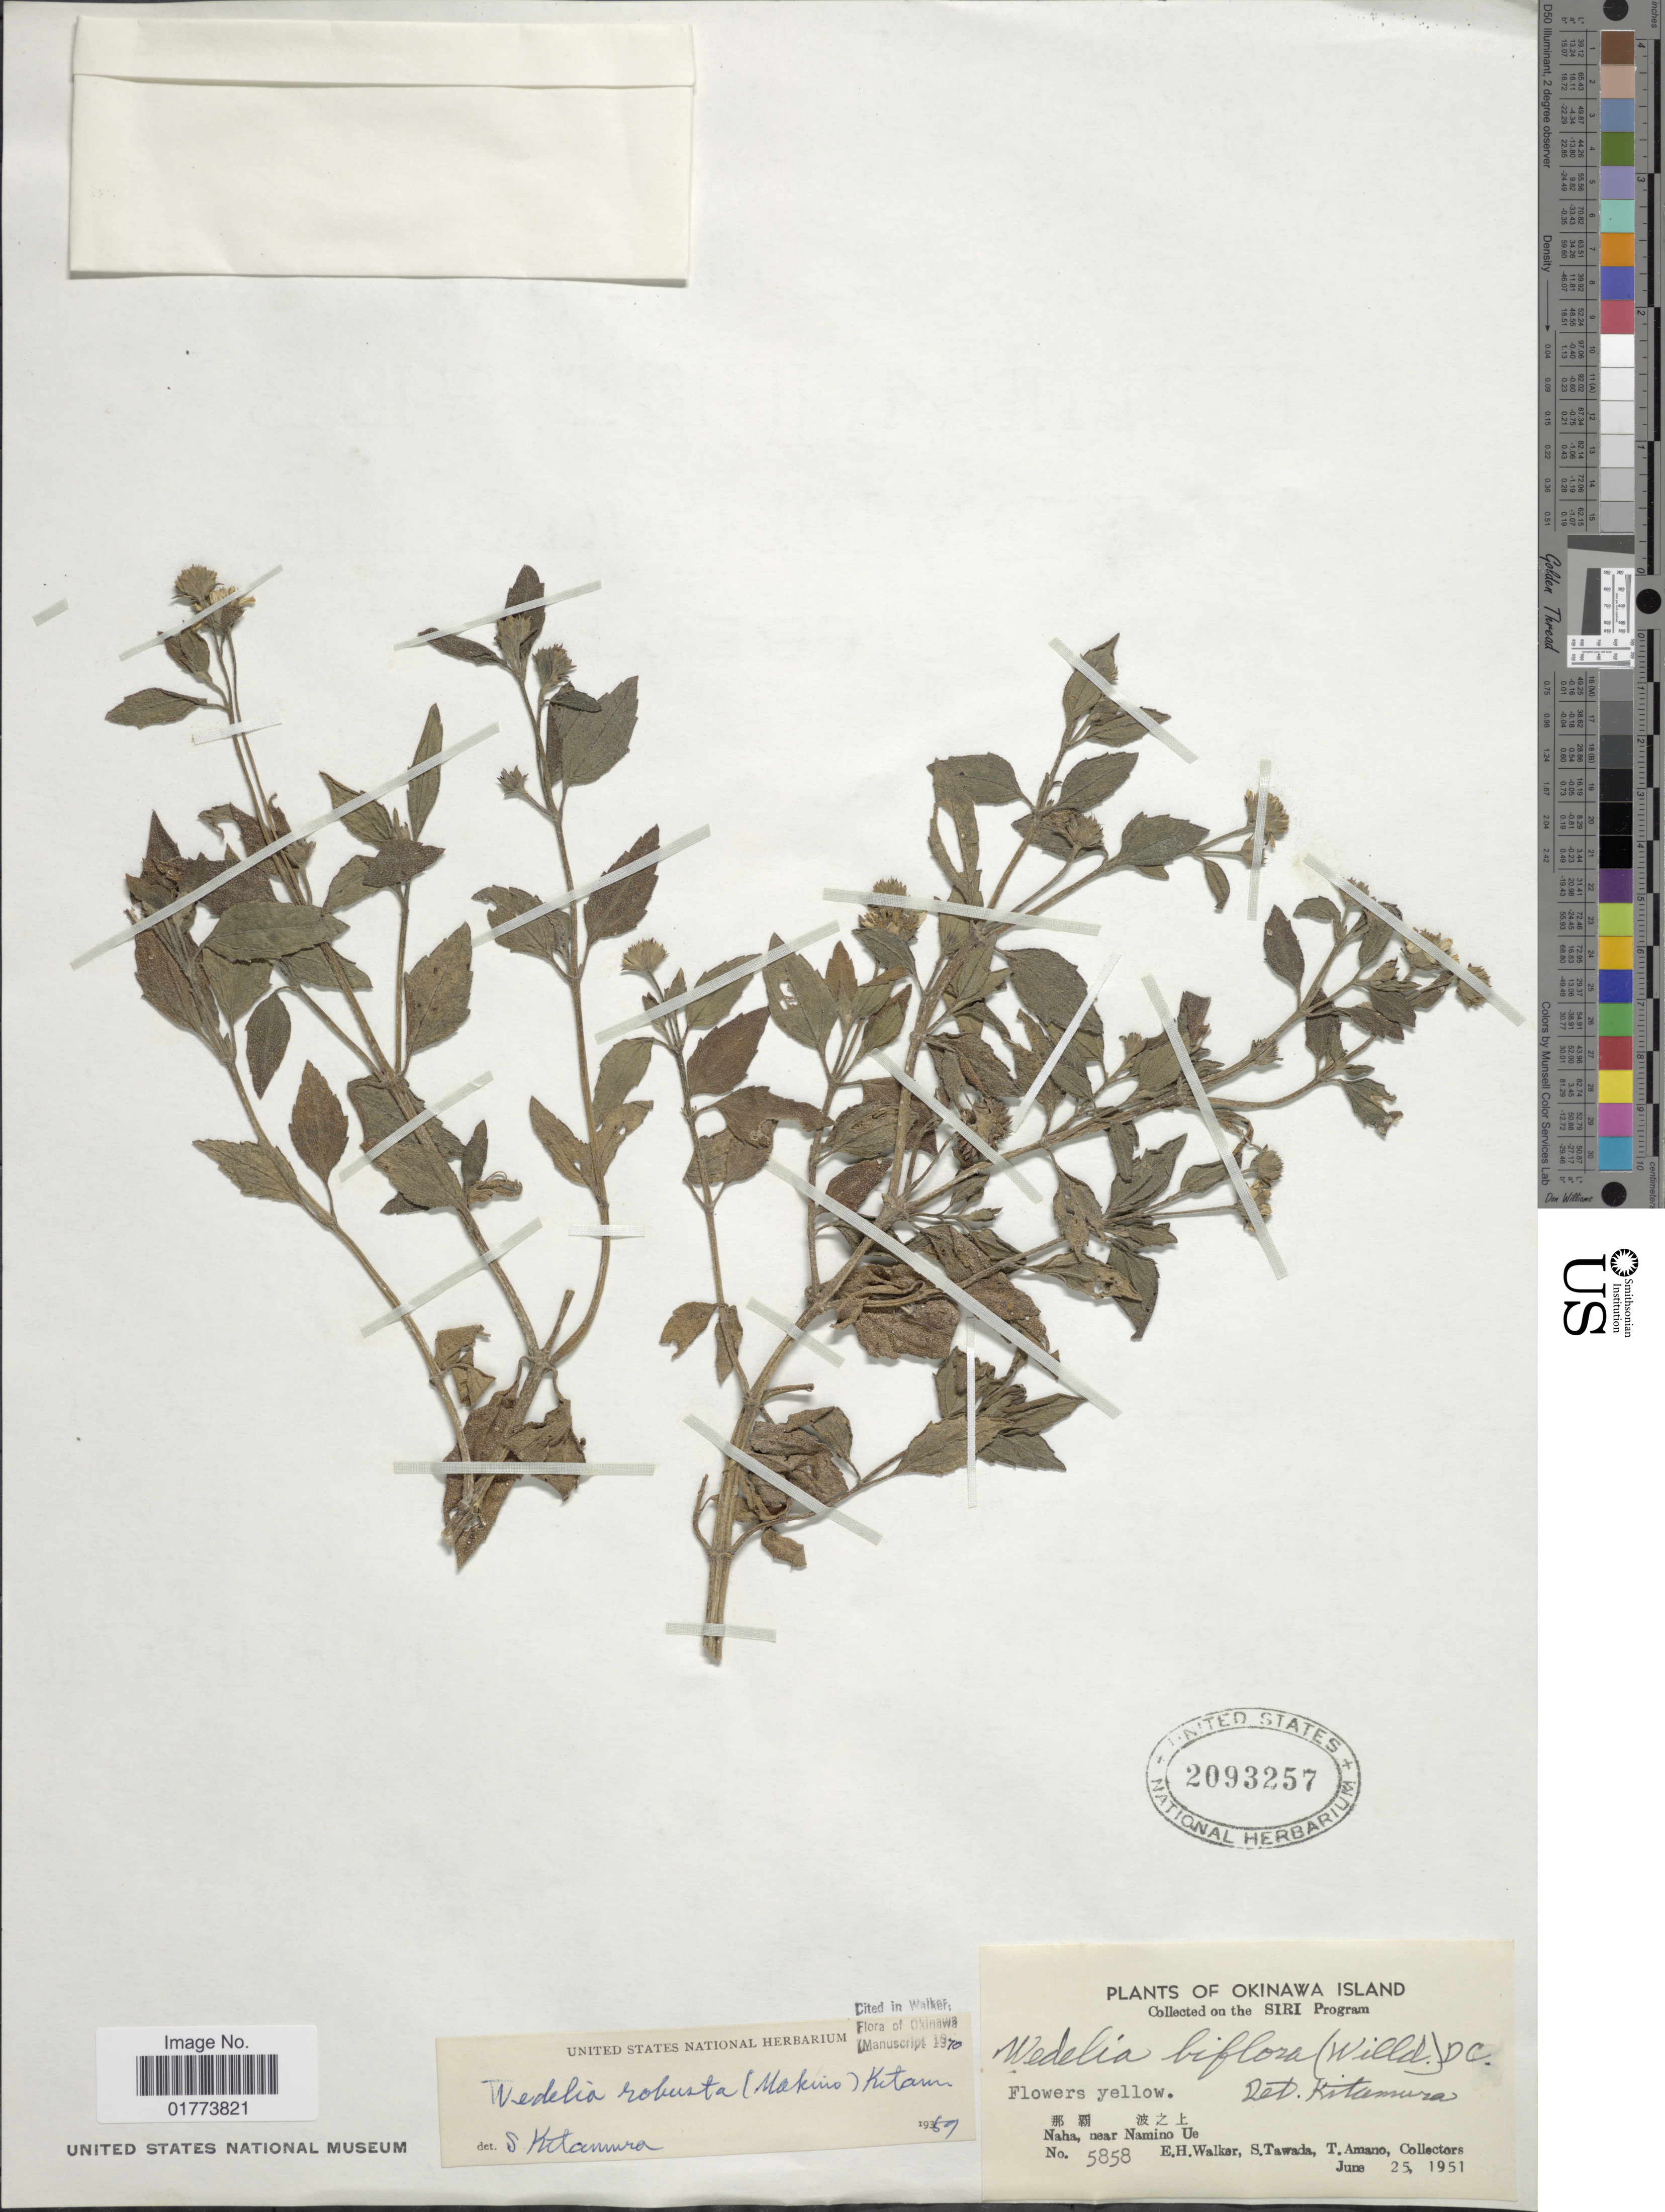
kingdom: Plantae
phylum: Tracheophyta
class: Magnoliopsida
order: Asterales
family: Asteraceae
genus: Wollastonia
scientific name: Wollastonia biflora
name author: (L.) DC.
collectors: E. H. Walker, S. Tawada & T. Amano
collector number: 5858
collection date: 1951-06-25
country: Japan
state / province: Okinawa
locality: Okinawa Island. Naha, near Namino Ue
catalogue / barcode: US 2093257